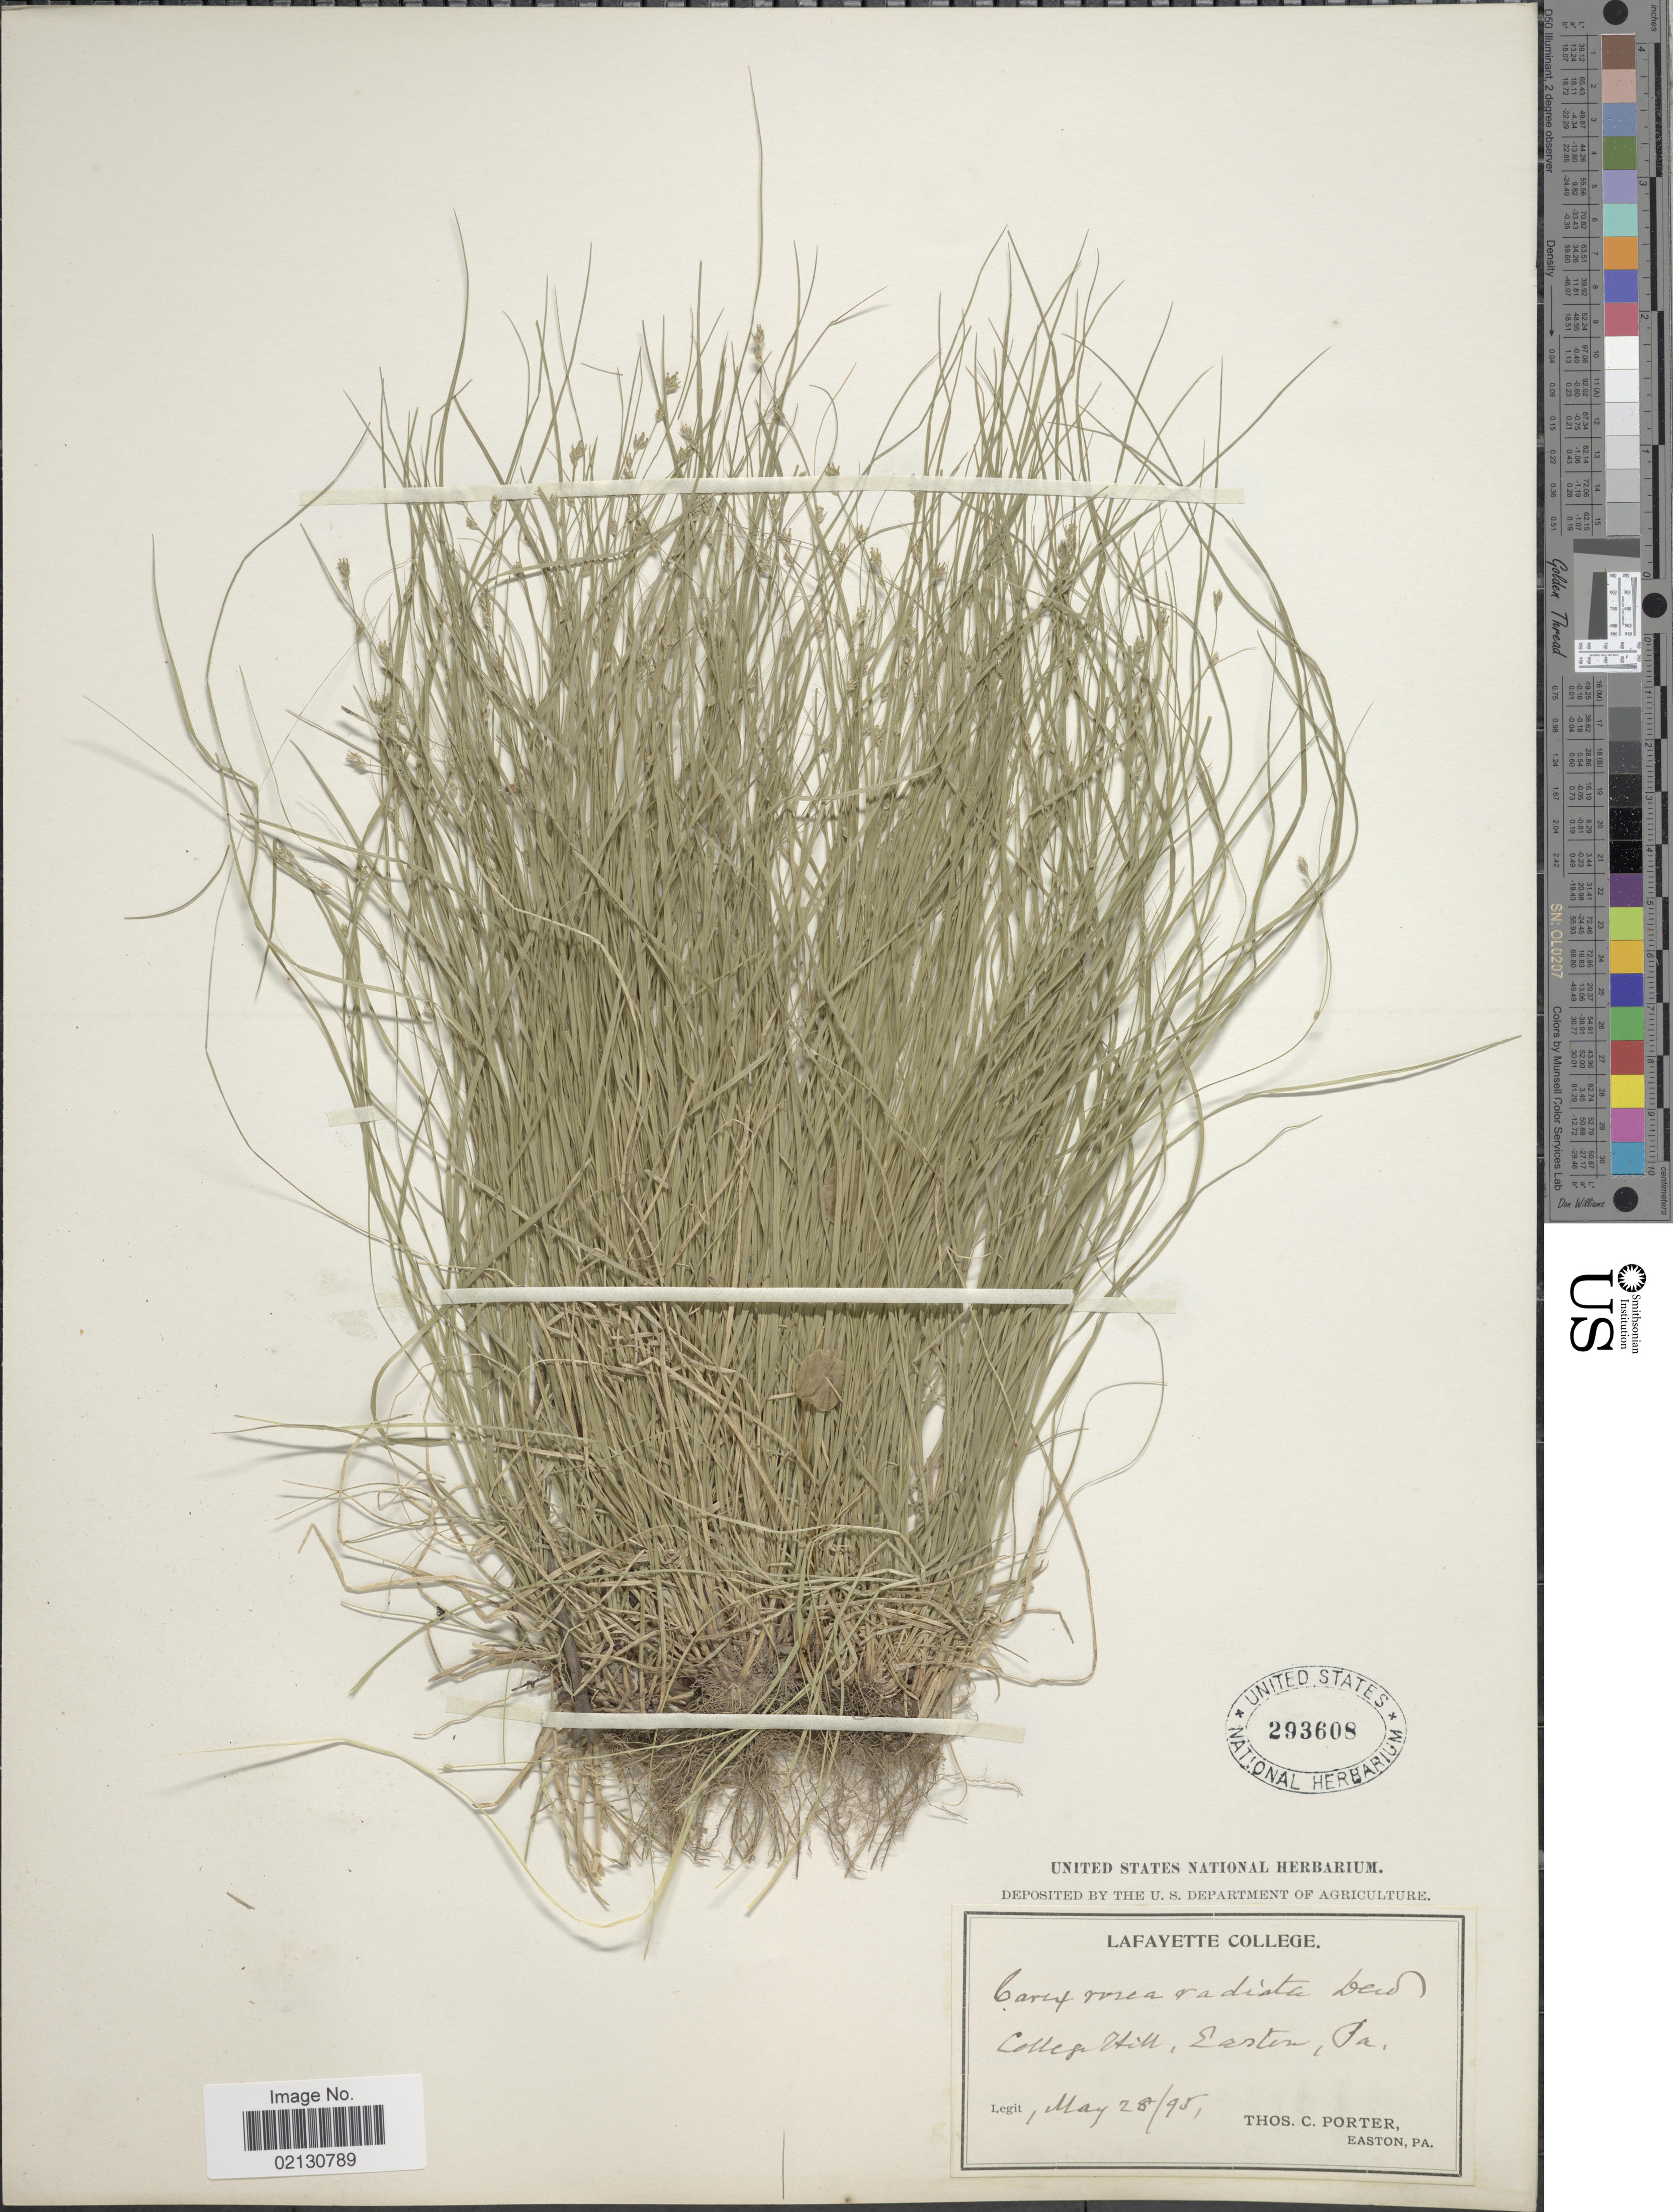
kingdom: Plantae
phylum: Tracheophyta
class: Liliopsida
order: Poales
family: Cyperaceae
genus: Carex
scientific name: Carex radiata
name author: (Wahlenb.) Small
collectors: T. Porter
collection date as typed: Transcribed d/m/y: 28/5/95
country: United States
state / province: Pennsylvania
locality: College Hill, Easton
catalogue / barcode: US 293608